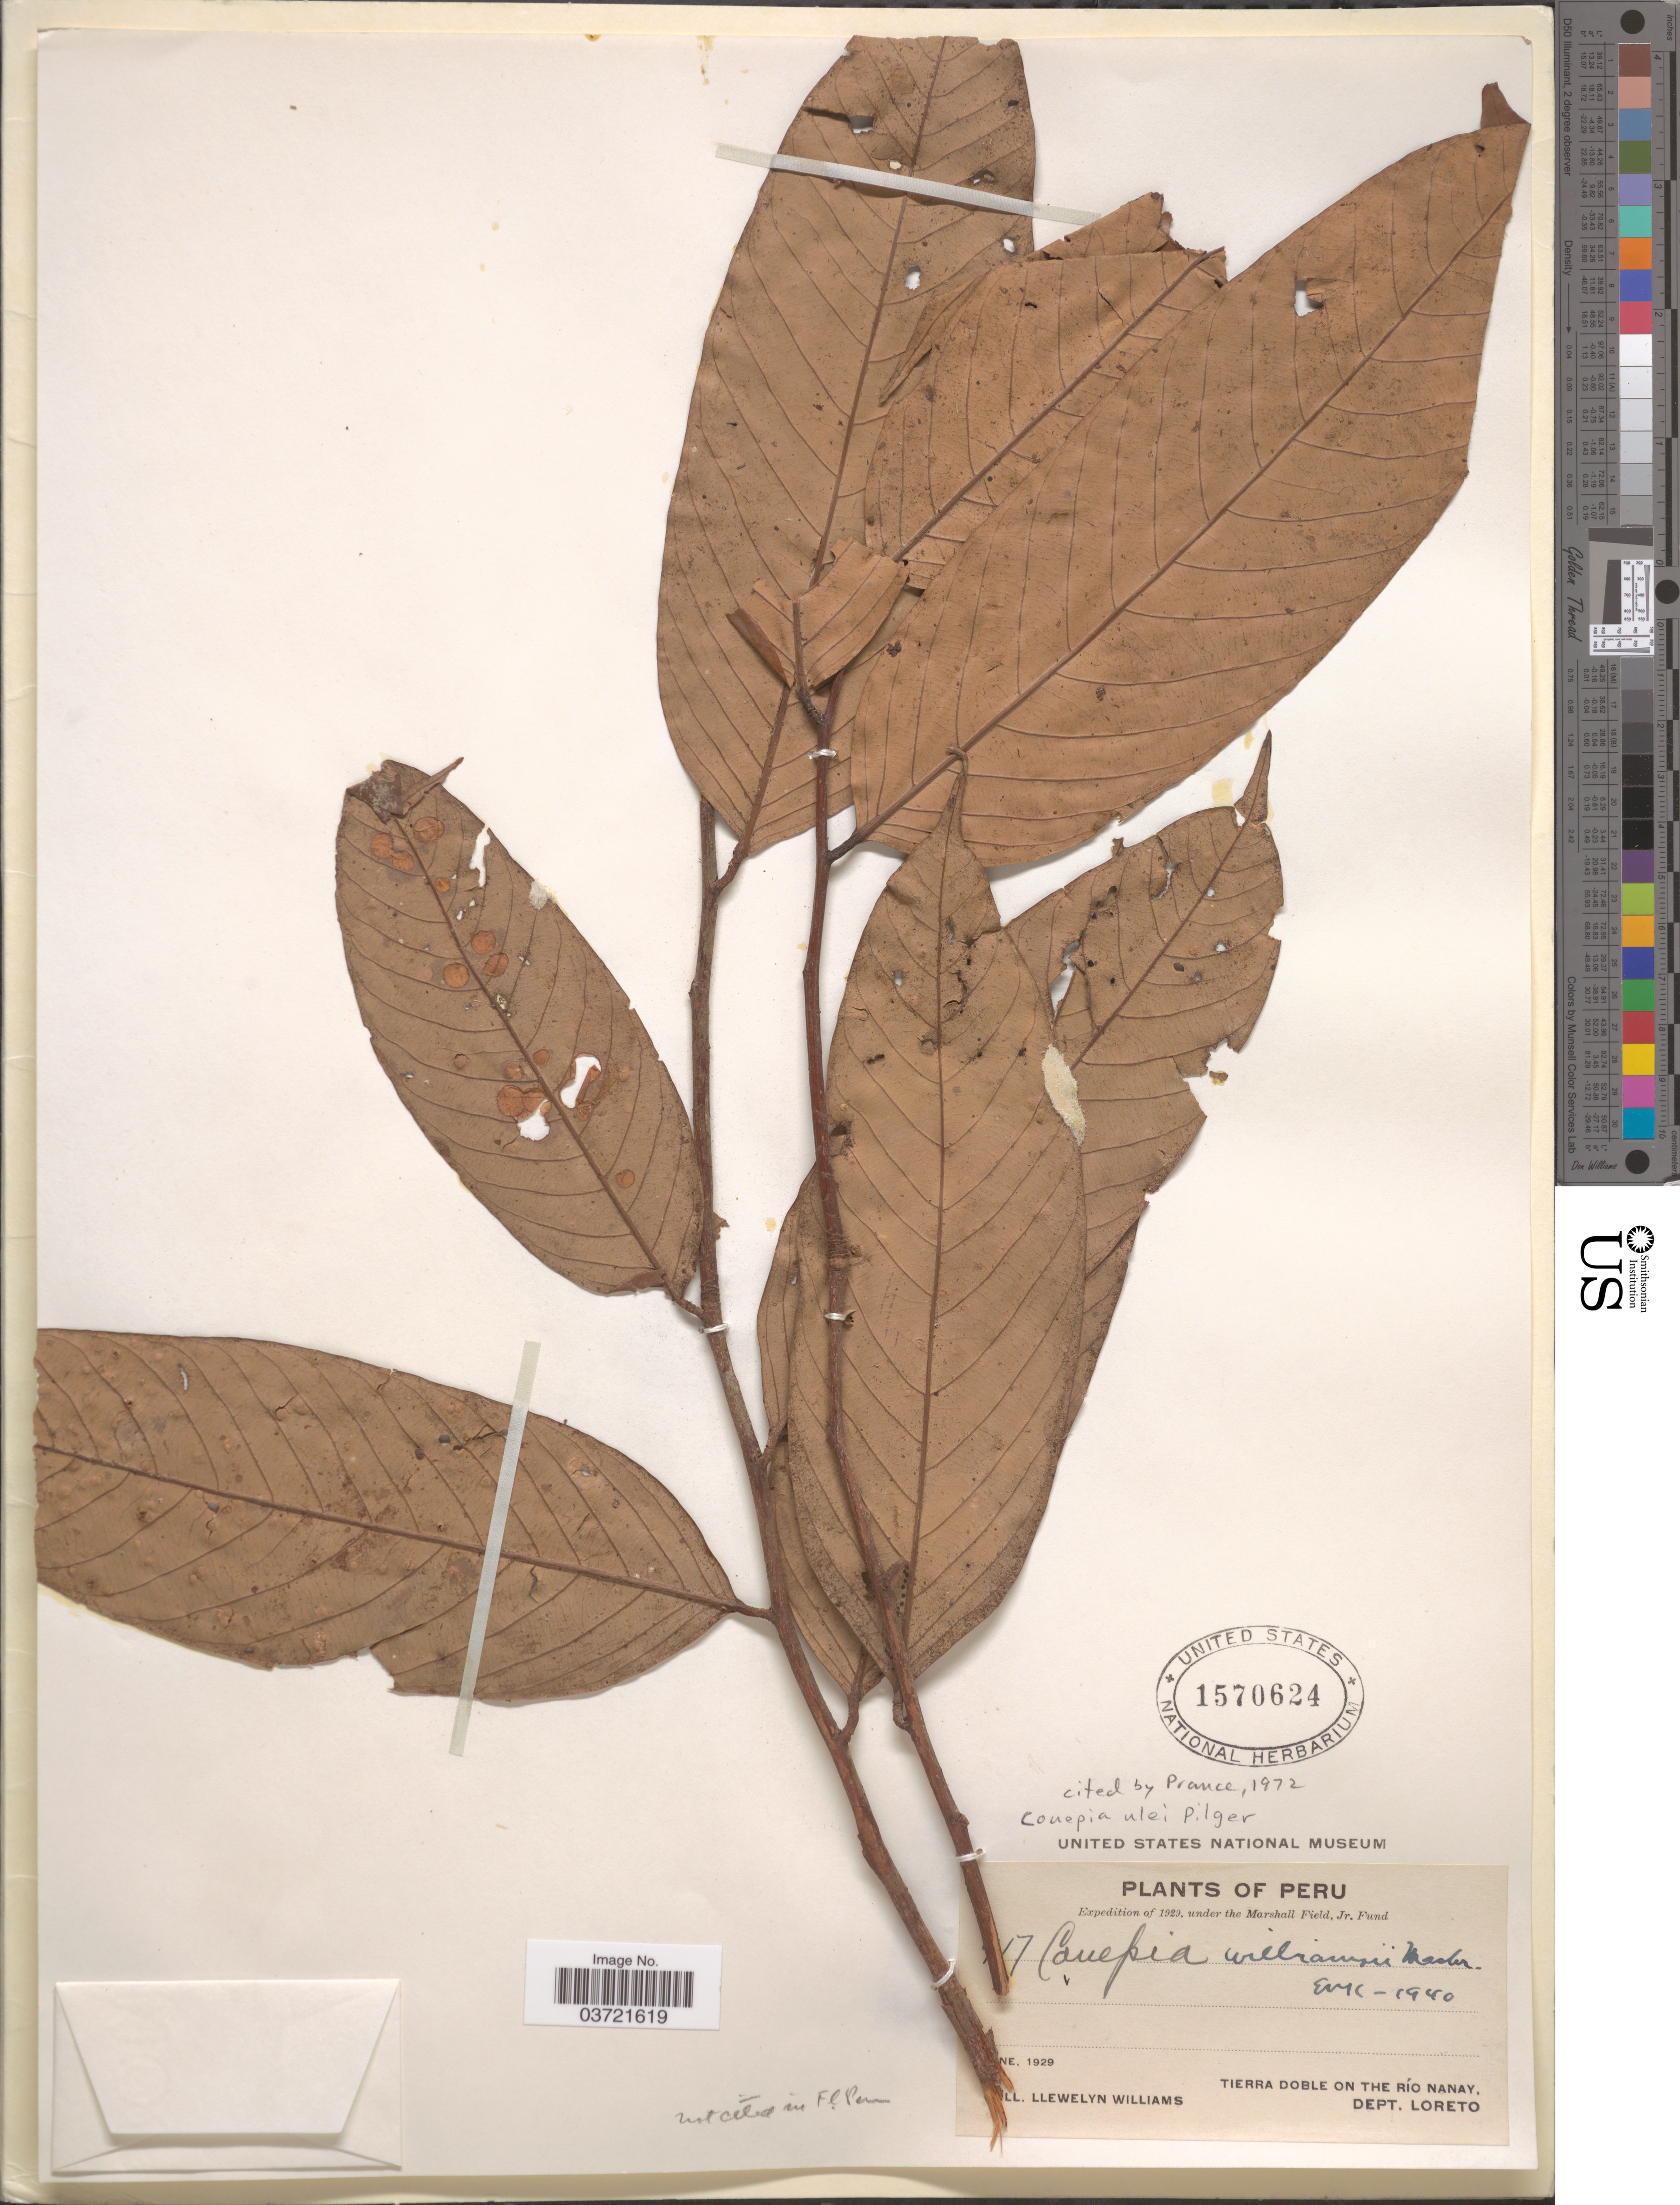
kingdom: Plantae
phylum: Tracheophyta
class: Magnoliopsida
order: Malpighiales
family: Chrysobalanaceae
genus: Couepia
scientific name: Couepia ulei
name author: Pilg.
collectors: Ll. Williams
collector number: !7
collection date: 1929-06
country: Peru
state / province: Loreto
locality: Tierra Doble on the Río Nanay, Dept. Loreto.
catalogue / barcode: US 1570624